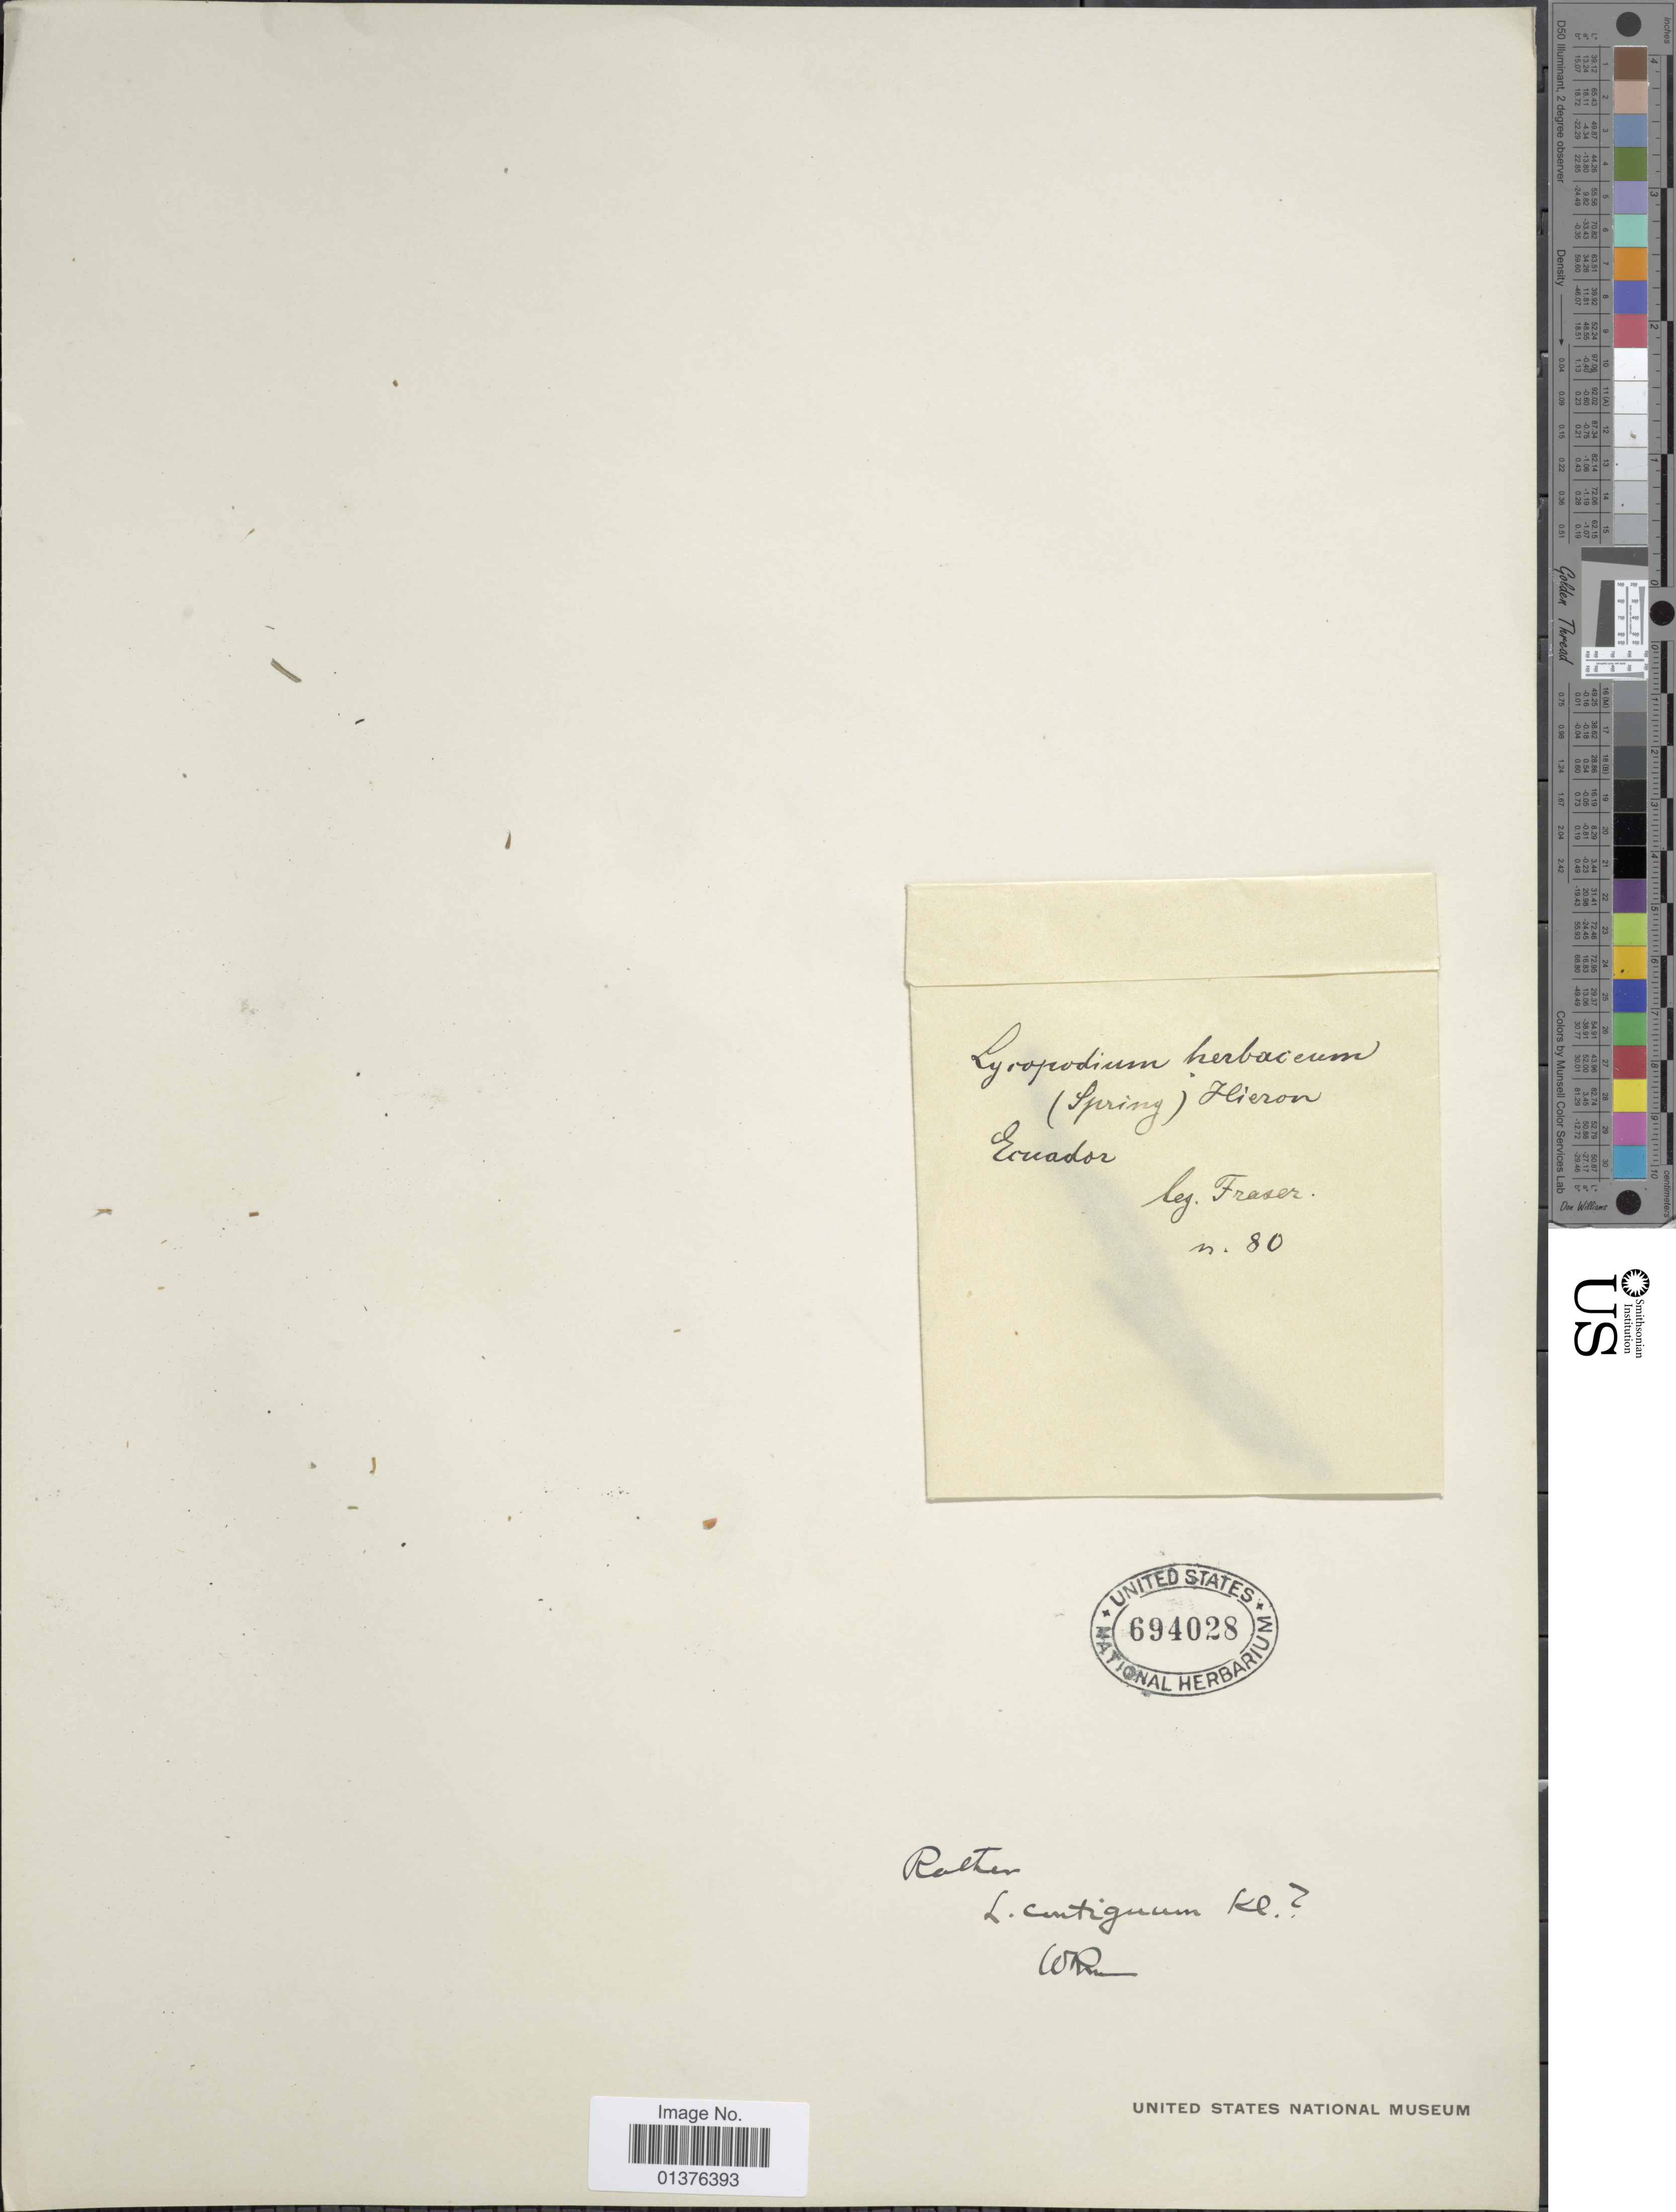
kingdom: Plantae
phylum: Tracheophyta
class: Lycopodiopsida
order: Lycopodiales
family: Lycopodiaceae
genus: Lycopodium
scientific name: Lycopodium clavatum subsp. contiguum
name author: (Klotzsch) B. Øllg.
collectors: -. Fraser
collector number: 80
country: Ecuador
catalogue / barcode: US 694028